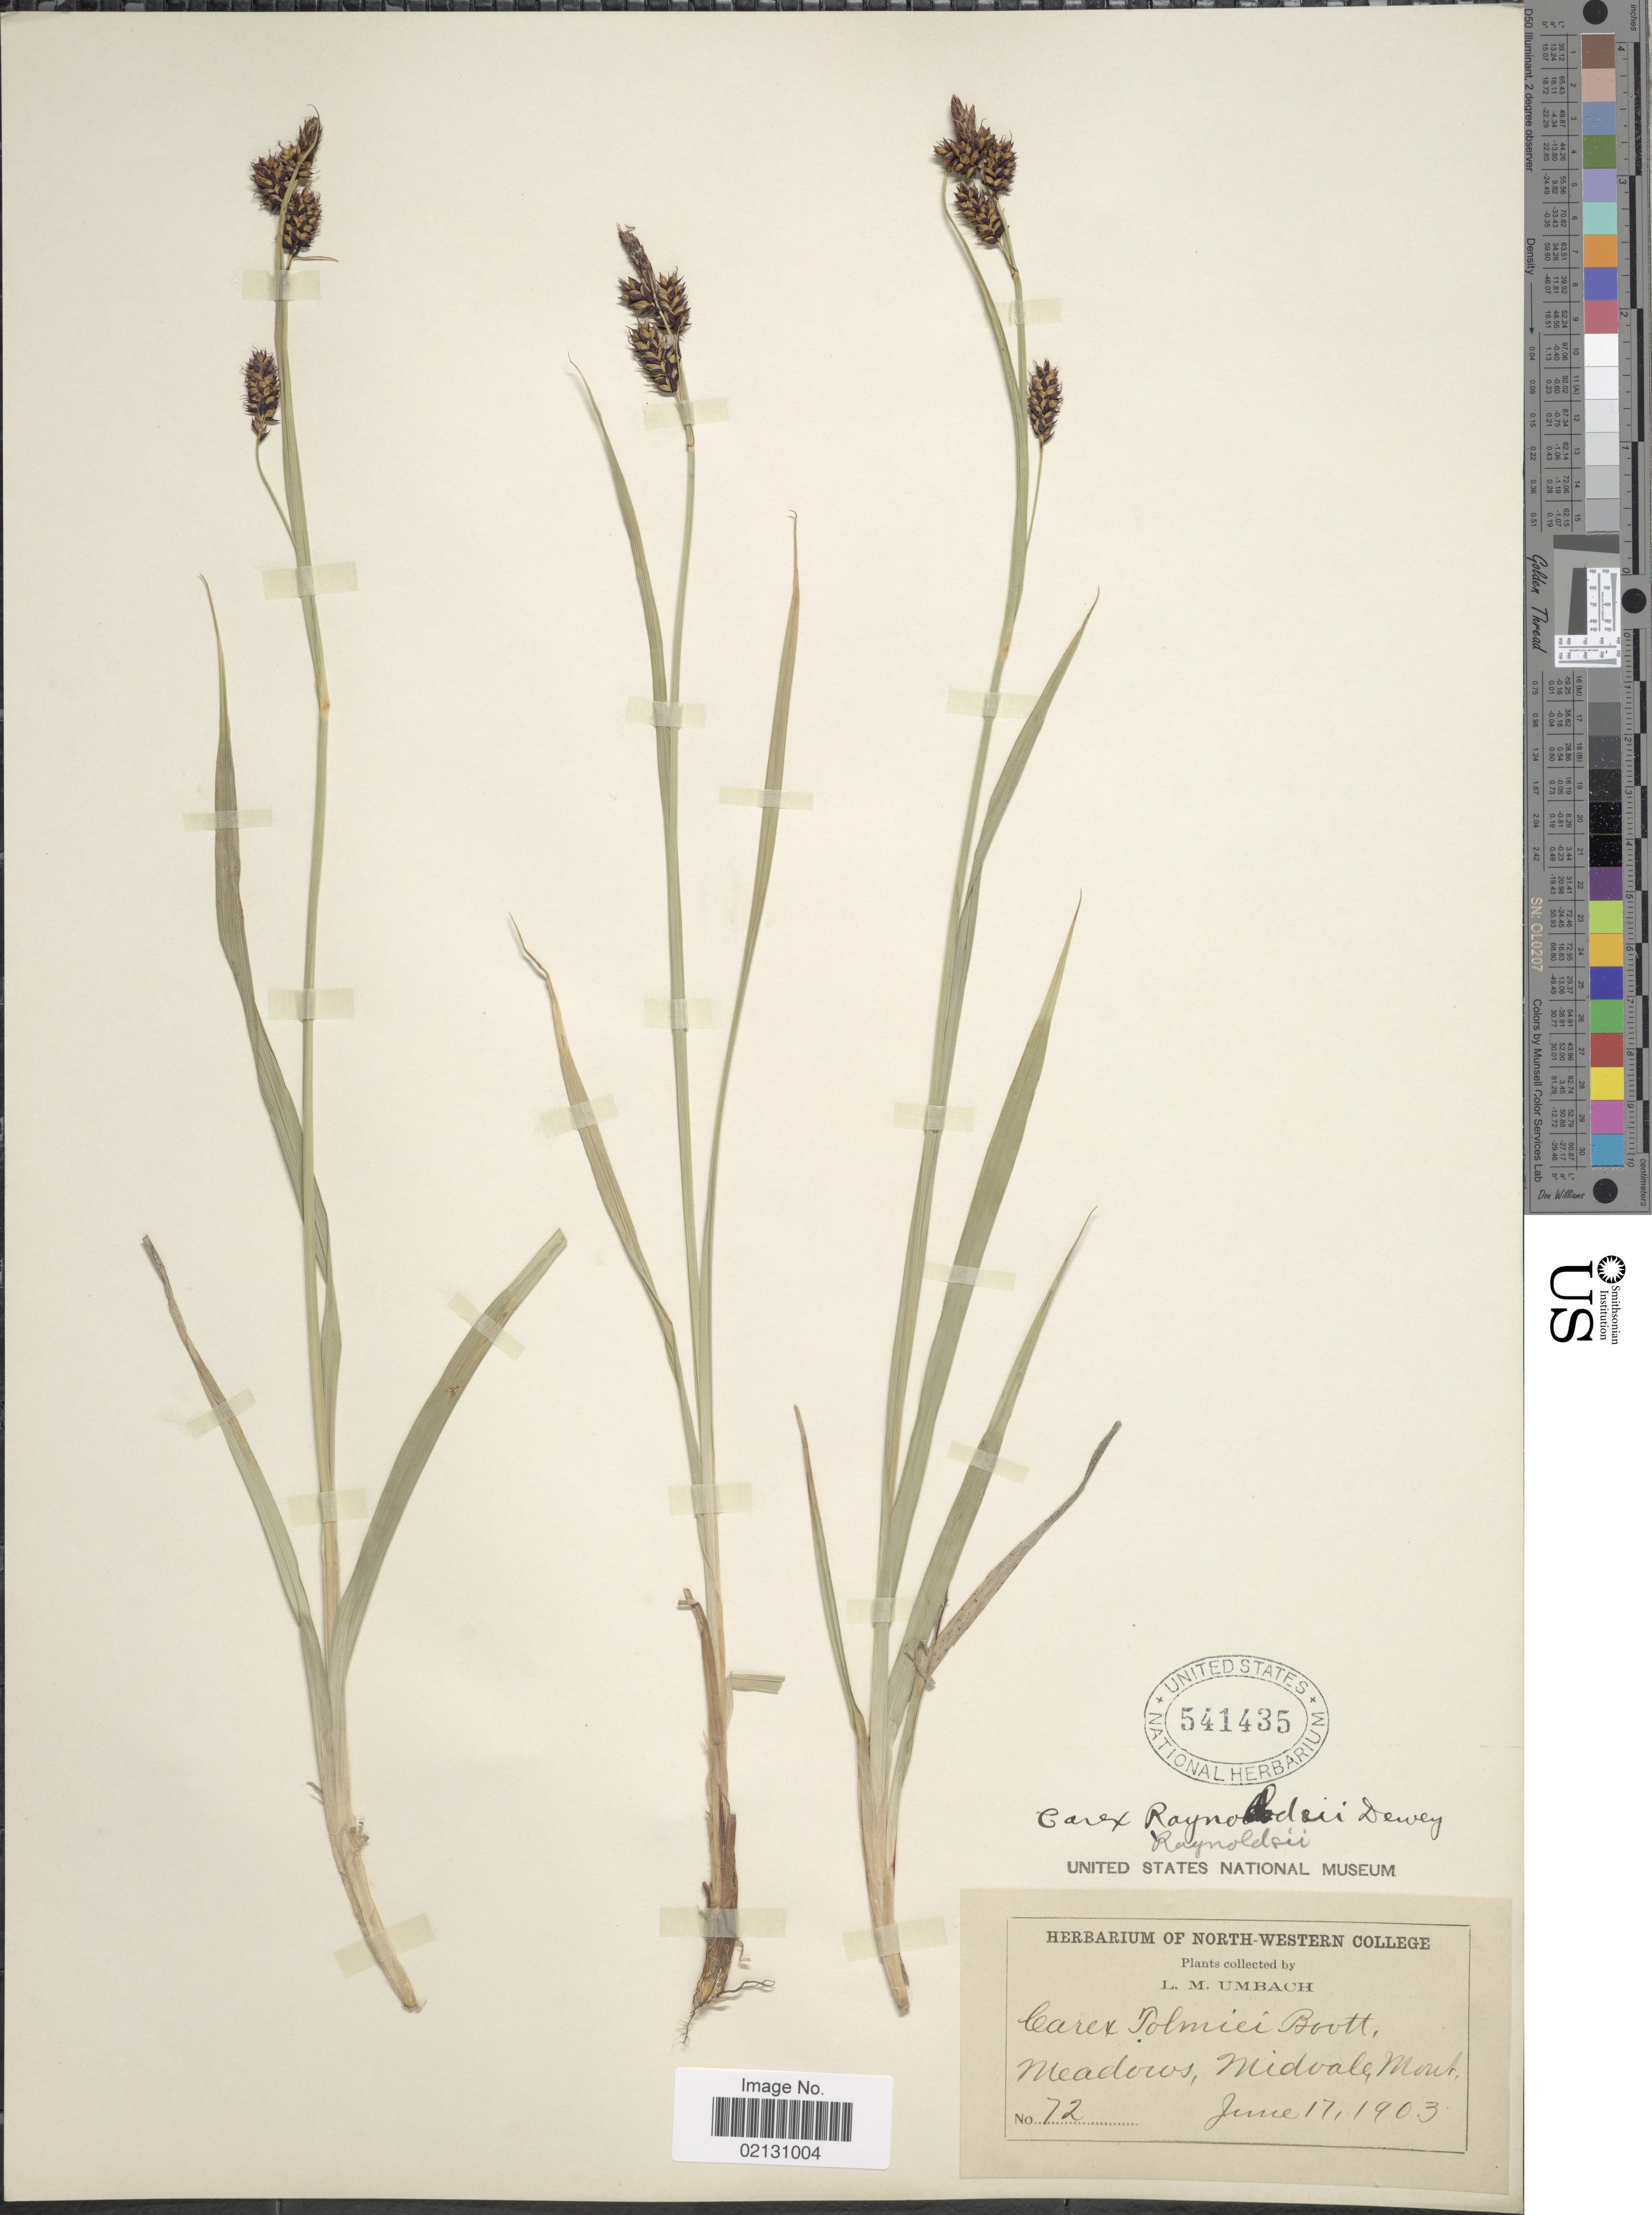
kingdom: Plantae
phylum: Tracheophyta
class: Liliopsida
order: Poales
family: Cyperaceae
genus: Carex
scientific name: Carex raynoldsii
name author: Dewey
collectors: L. M. Umbach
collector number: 72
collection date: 1903-06-17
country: United States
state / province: Montana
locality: Meadows, Midvale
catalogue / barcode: US 541435